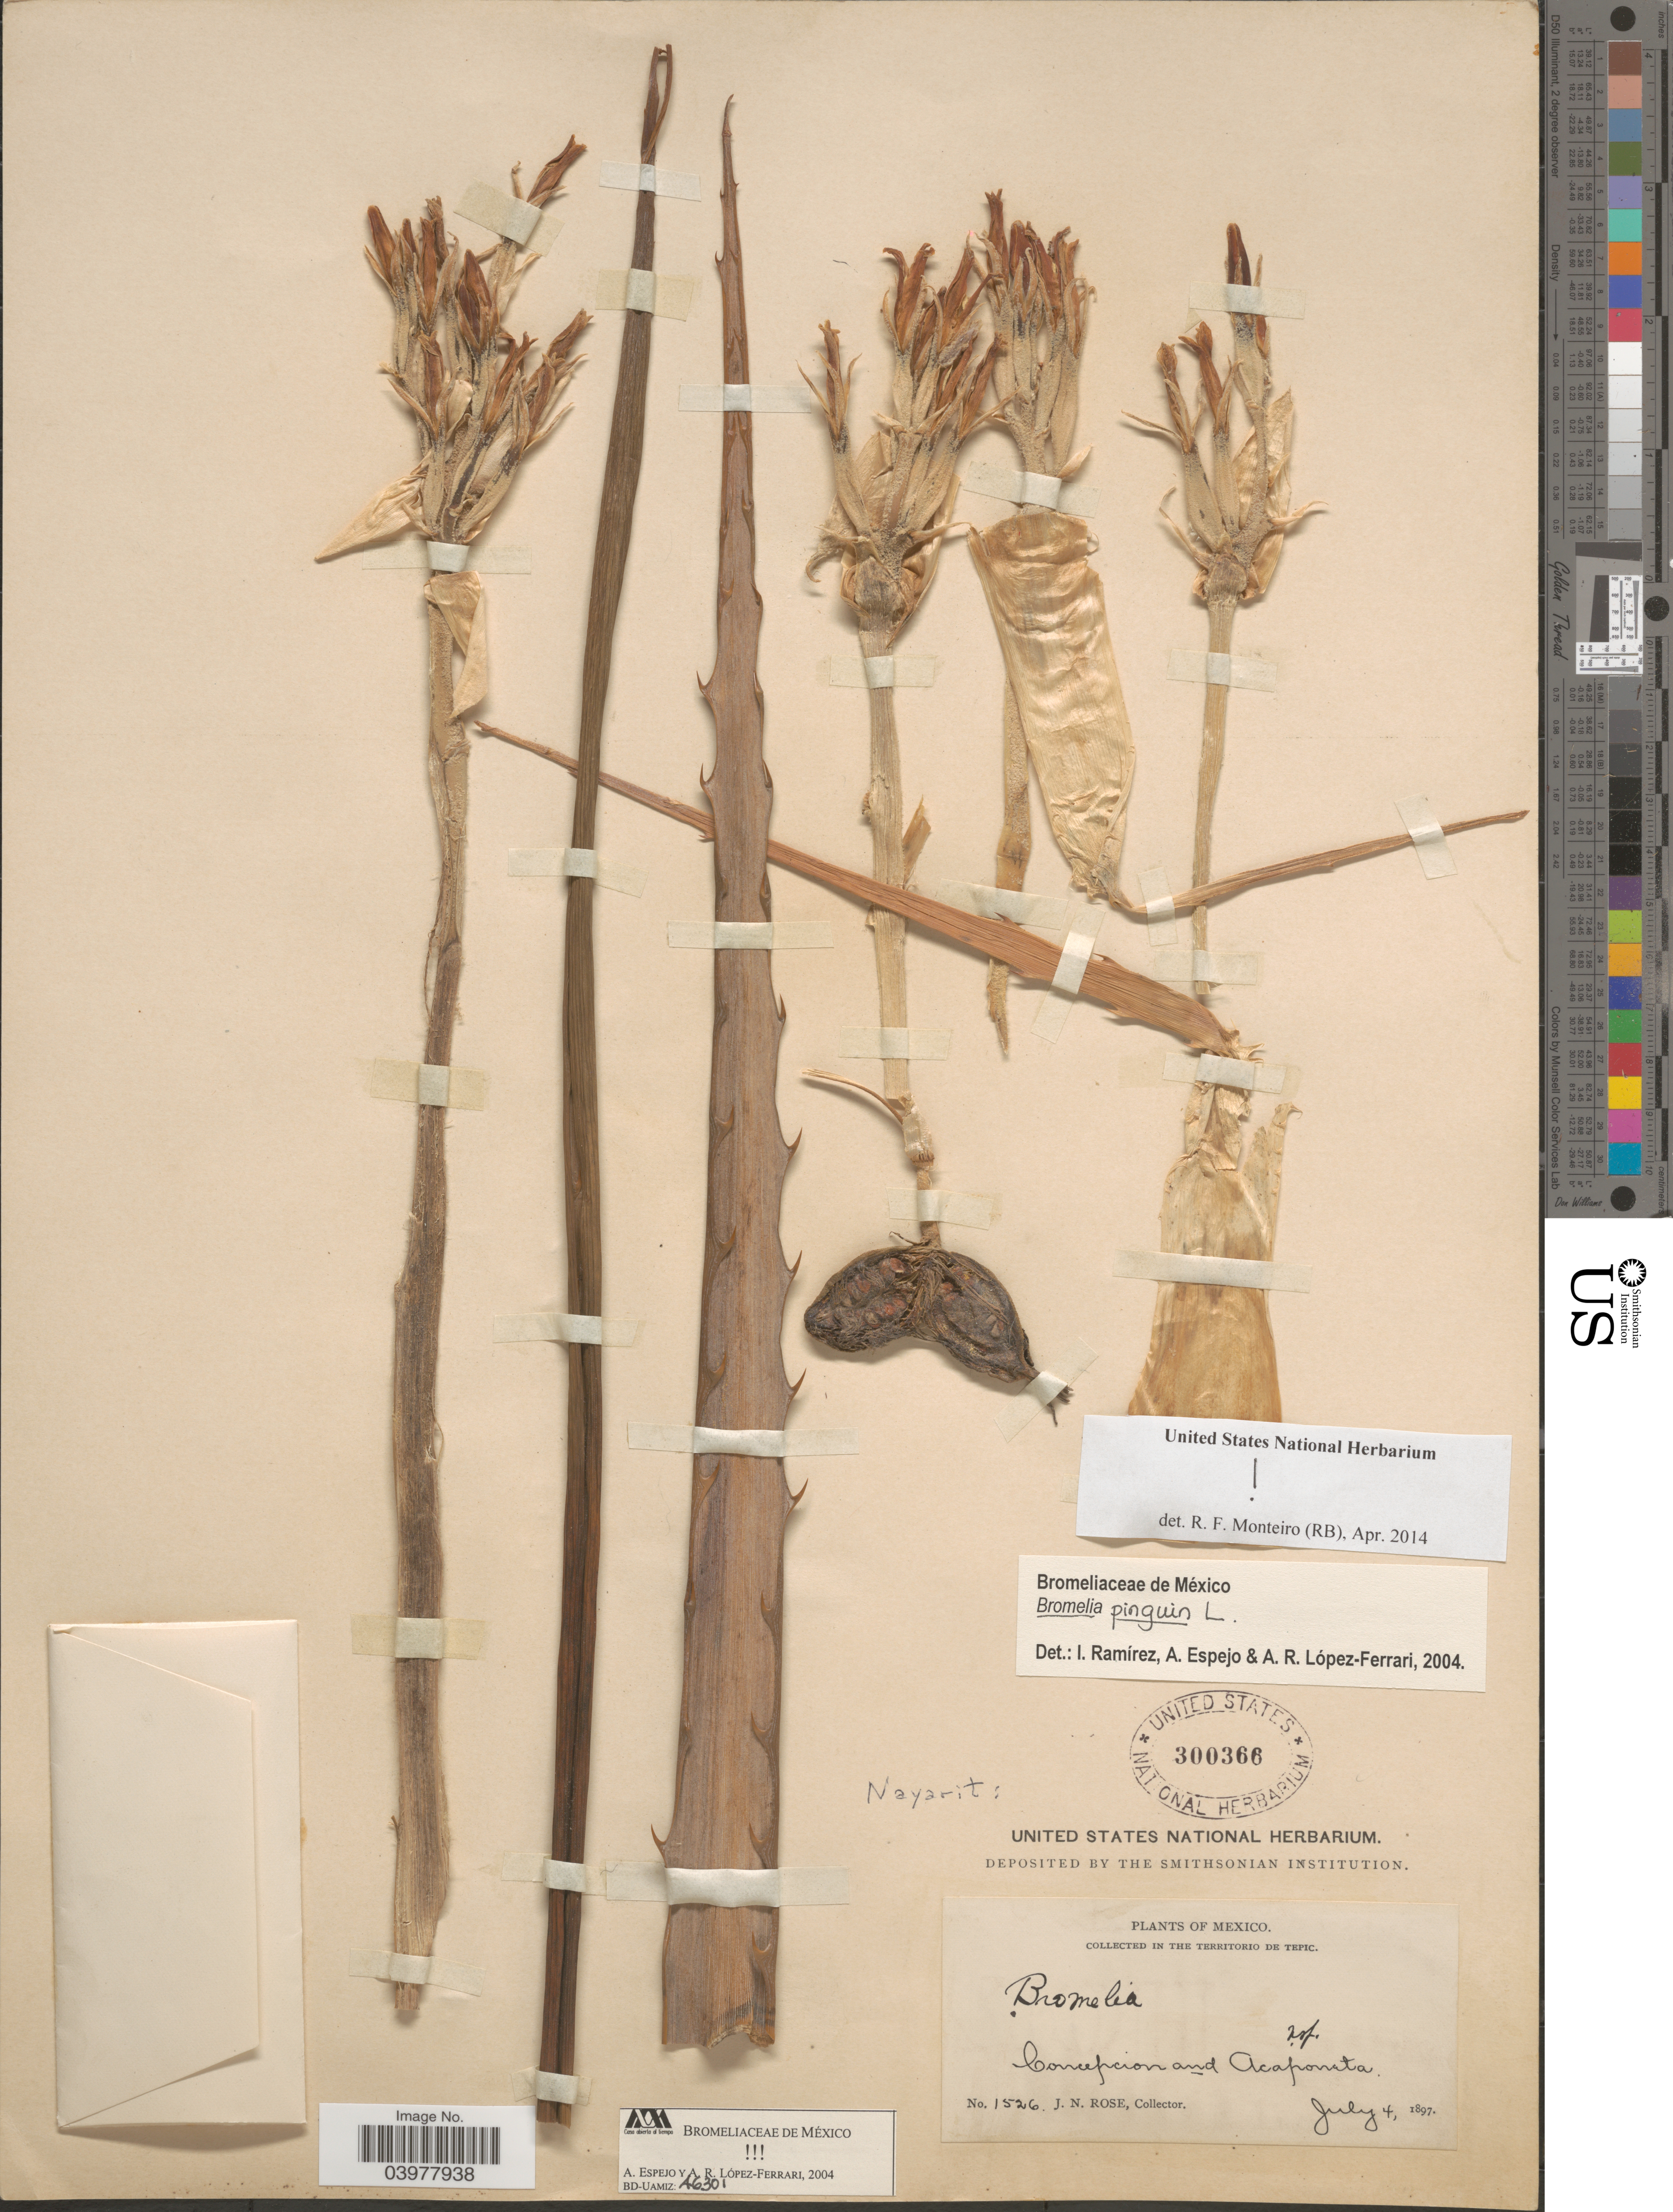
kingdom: Plantae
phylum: Tracheophyta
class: Liliopsida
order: Poales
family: Bromeliaceae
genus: Bromelia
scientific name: Bromelia pinguin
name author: L.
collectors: J. N. Rose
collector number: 1526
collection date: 1897-07-04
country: Mexico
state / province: Nayarit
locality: In the territorio de Tepic. Concepcion and Acafroneta.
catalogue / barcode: US 300366